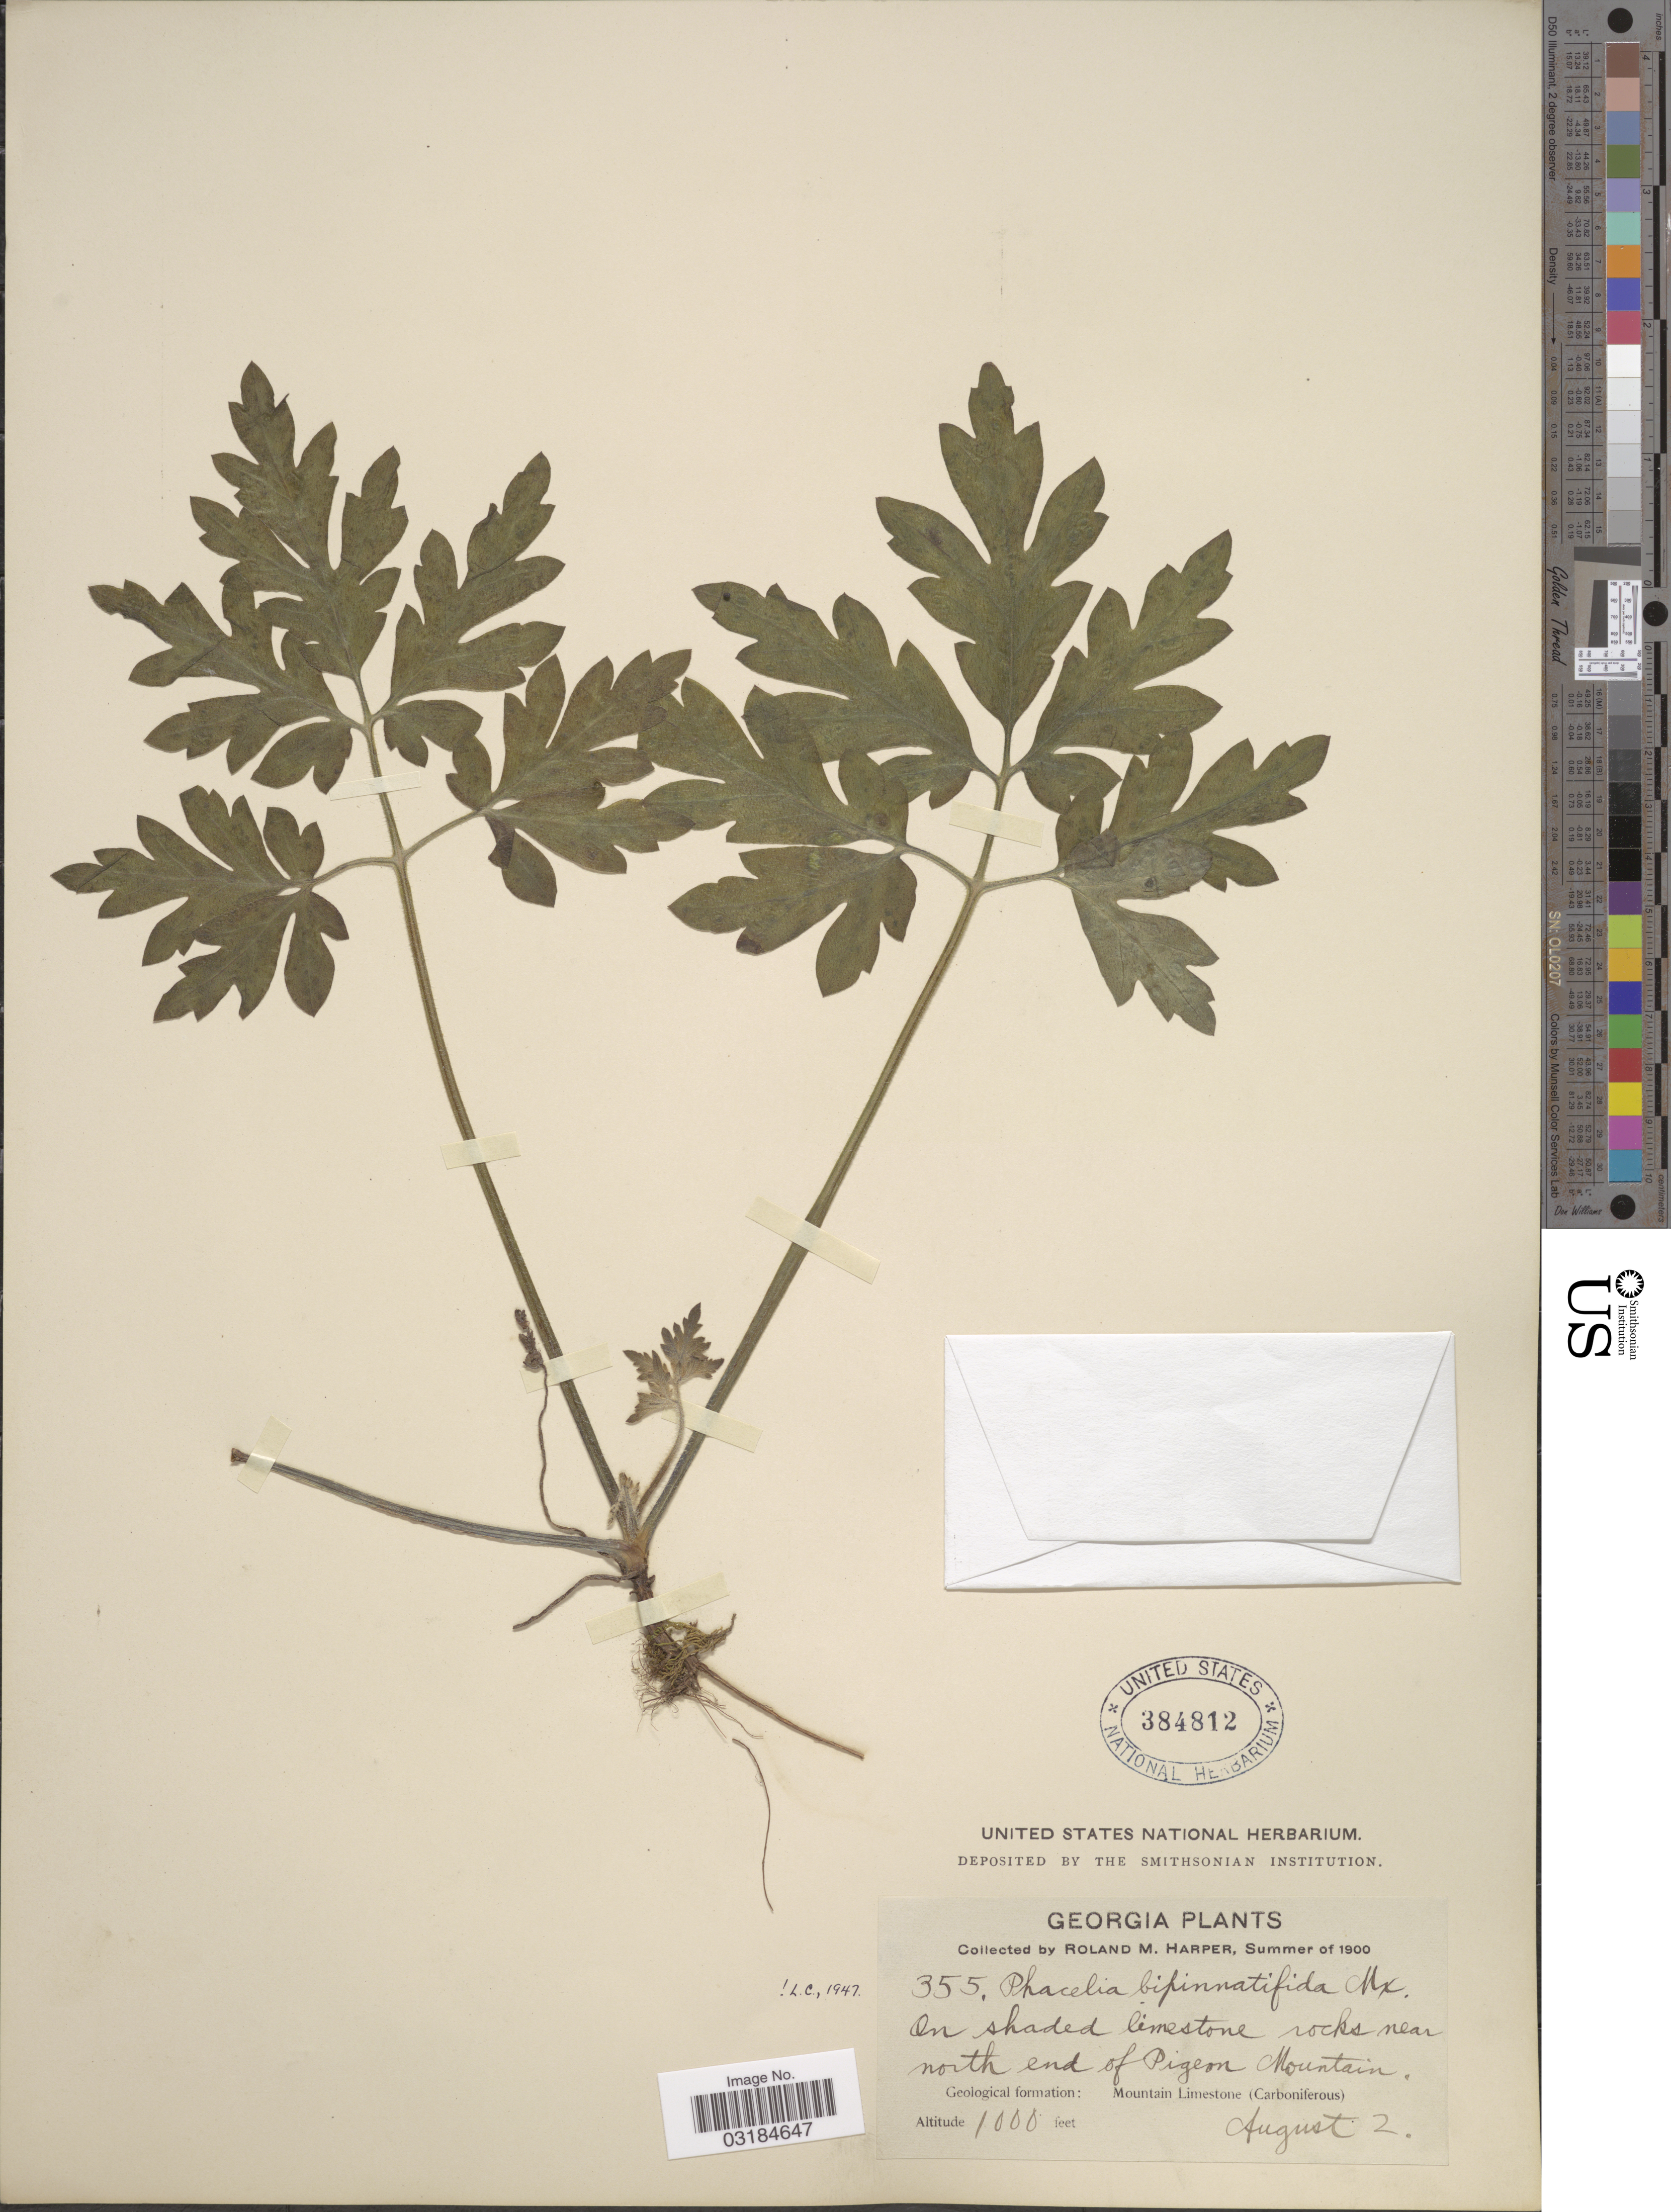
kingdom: Plantae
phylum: Tracheophyta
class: Magnoliopsida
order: Boraginales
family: Hydrophyllaceae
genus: Phacelia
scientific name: Phacelia bipinnatifida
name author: (Atwood) Michx.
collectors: R. M. Harper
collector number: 355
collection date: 1900-08-02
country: United States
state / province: Georgia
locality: On shaded limestone rocks near north end of Pigeon Mountain, Geological formation: Mountain Limestone (Carboniferous).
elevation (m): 305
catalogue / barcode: US 384812